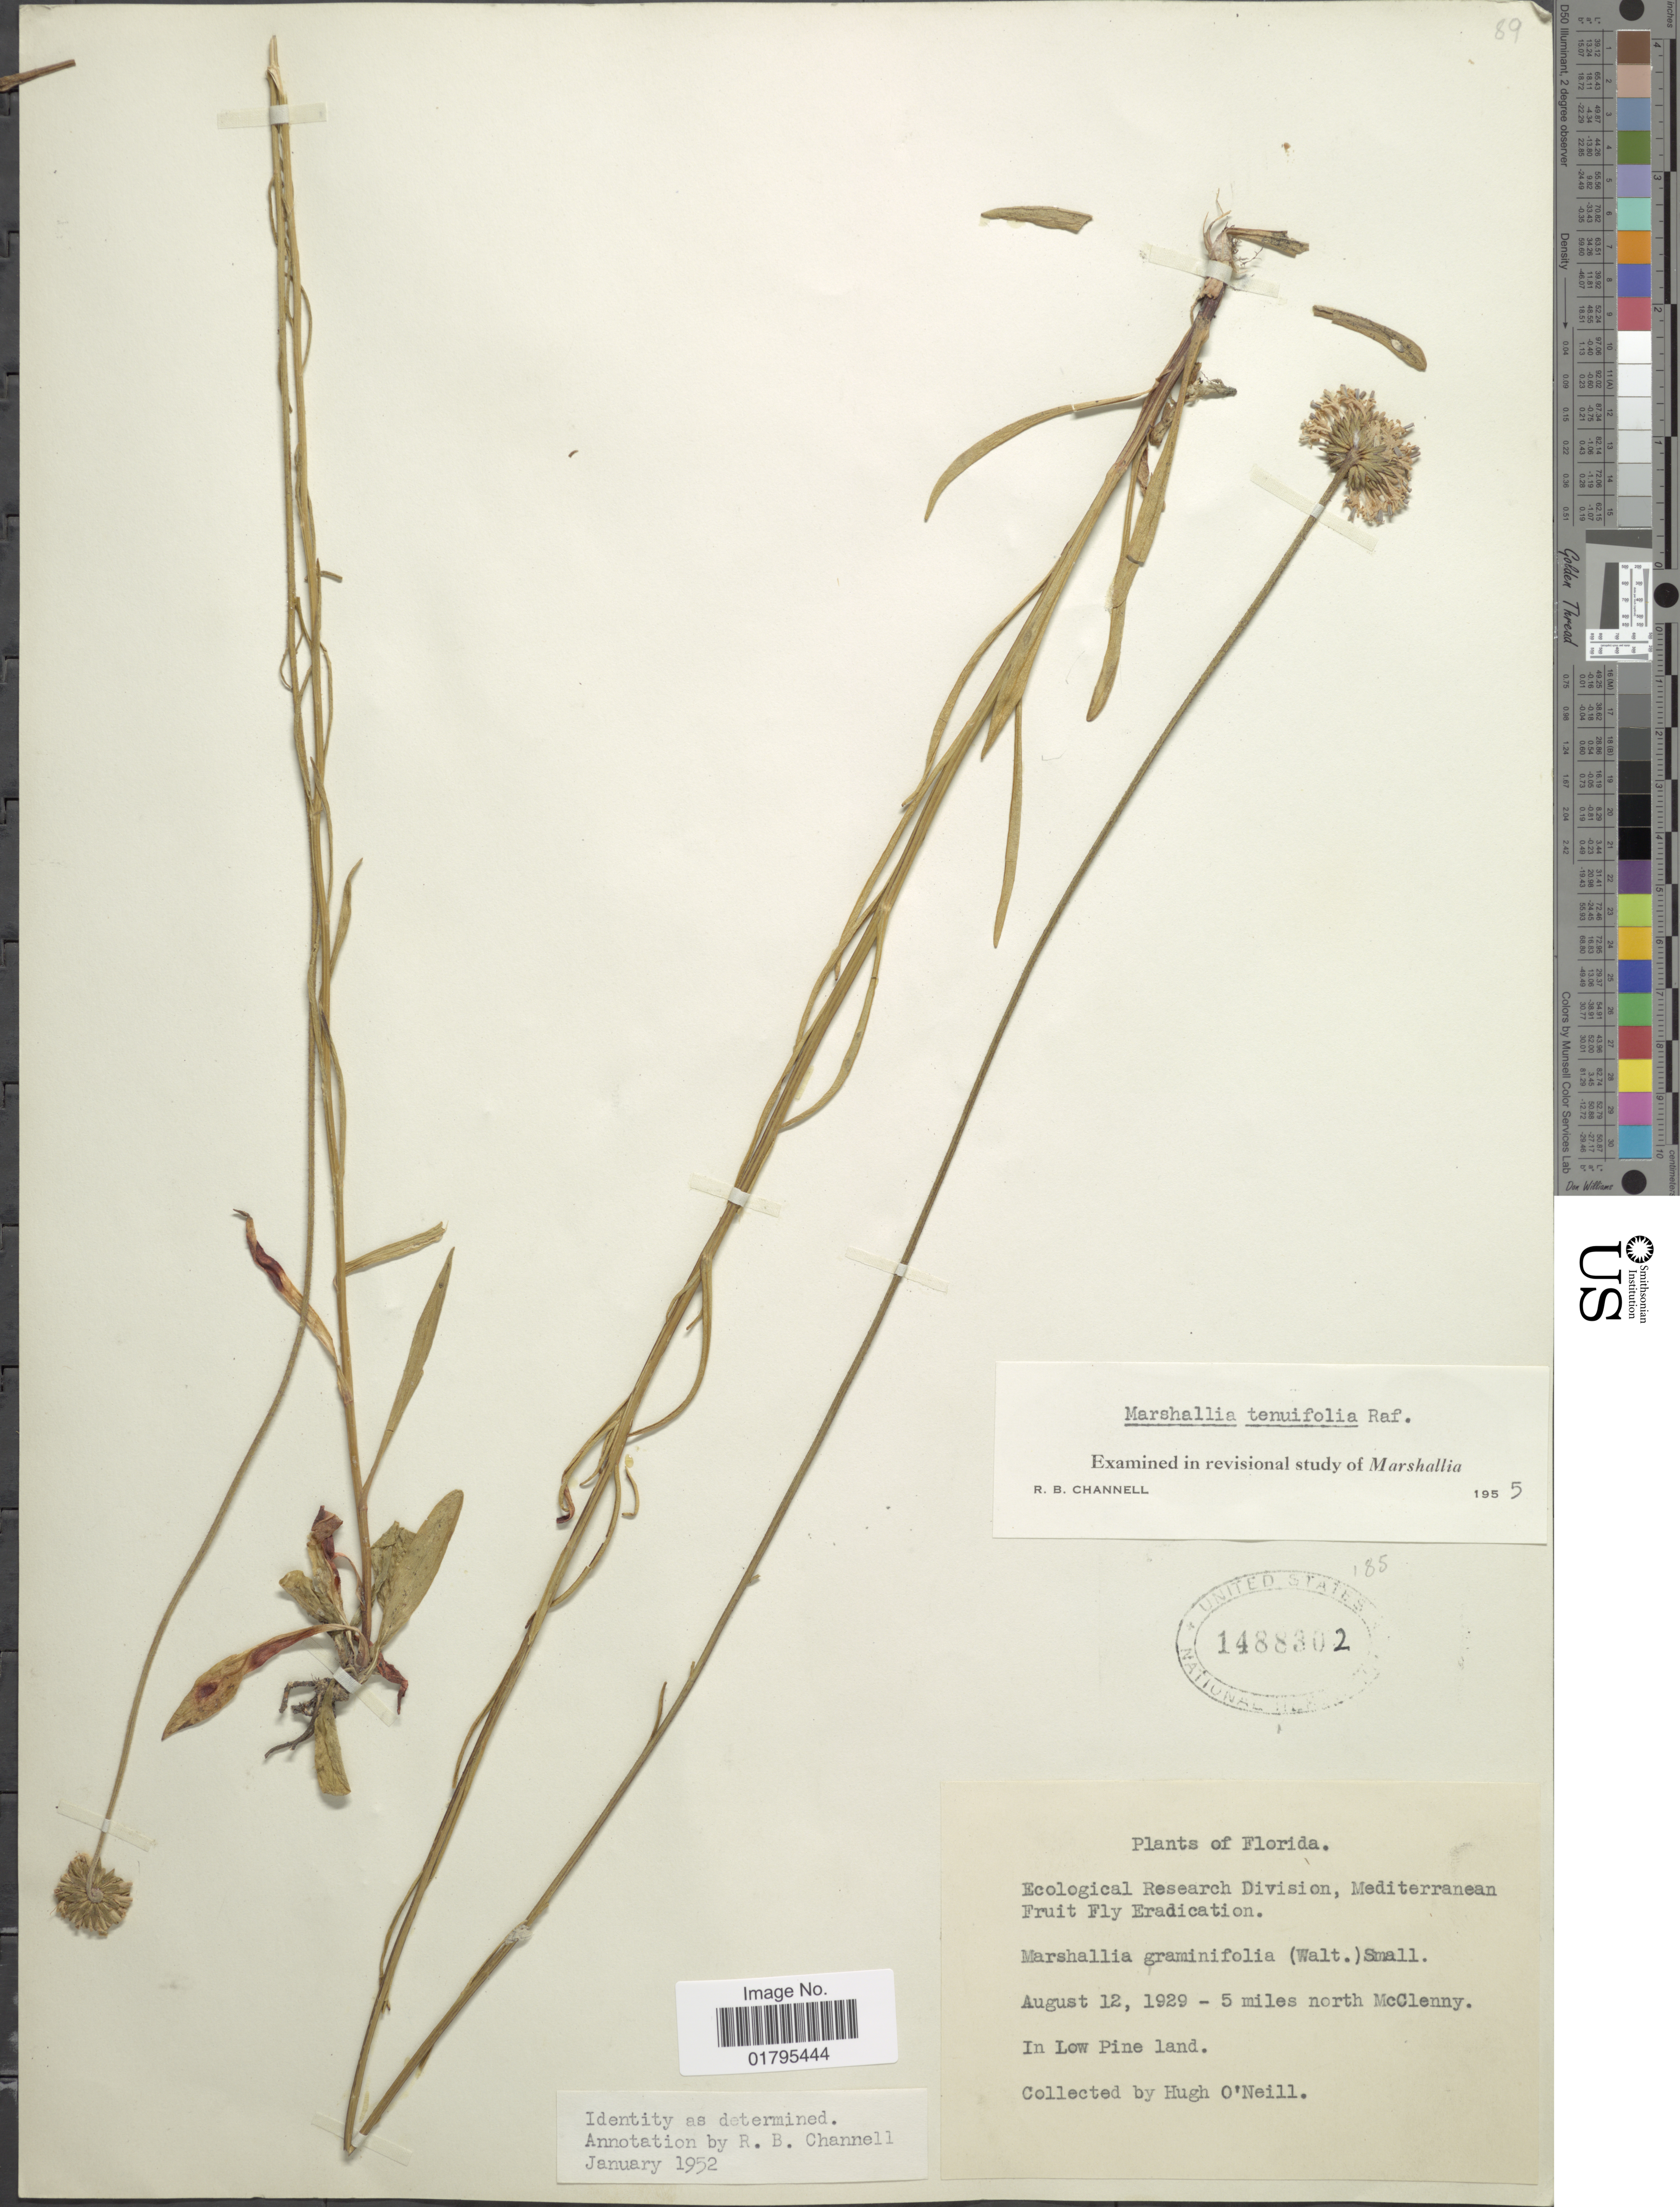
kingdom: Plantae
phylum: Tracheophyta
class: Magnoliopsida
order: Asterales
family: Asteraceae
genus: Marshallia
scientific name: Marshallia tenuifolia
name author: Raf.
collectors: H. O'Neill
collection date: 1929-08-12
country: United States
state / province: Florida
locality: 5 miles north McClenny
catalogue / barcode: US 1488302